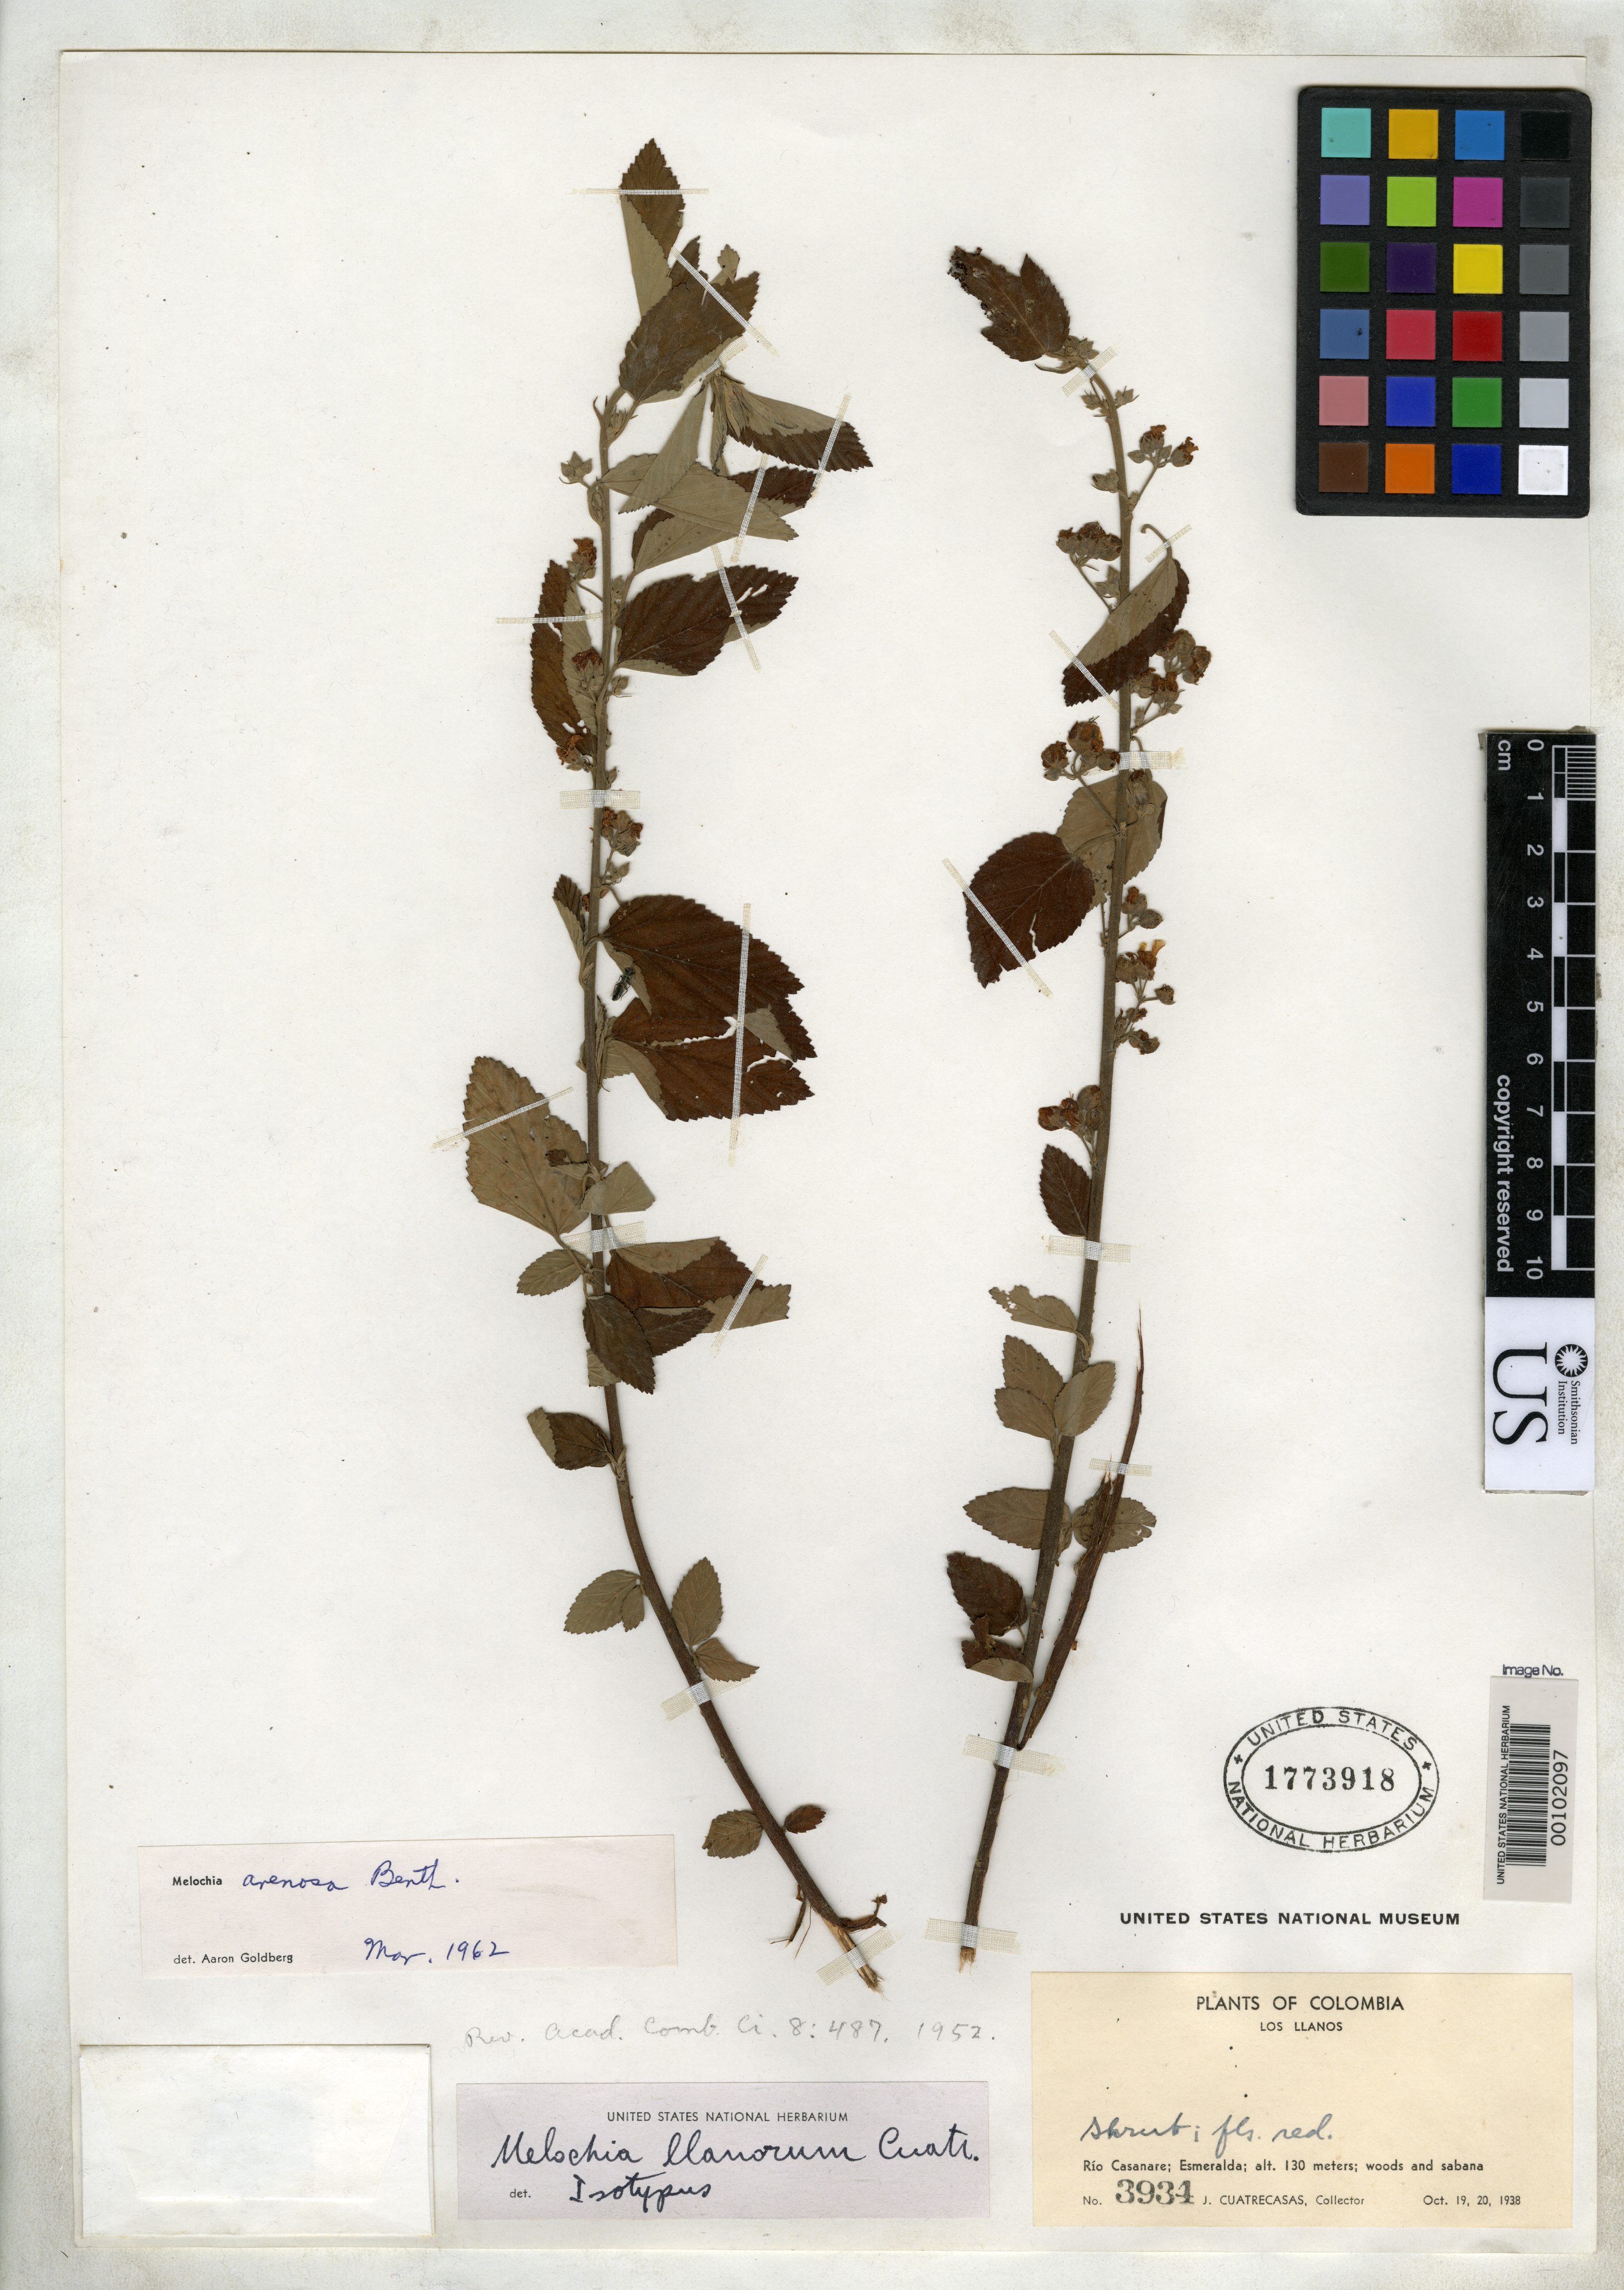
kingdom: Plantae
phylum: Tracheophyta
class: Magnoliopsida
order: Malvales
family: Malvaceae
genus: Melochia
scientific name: Melochia llanorum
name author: Cuatrec.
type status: Isotype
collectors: J. Cuatrecasas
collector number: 3934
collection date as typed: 19 Oct 1938 to 20 Oct 1938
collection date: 1938-10-19/1938-10-20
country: Colombia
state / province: Arauca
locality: Los Llanos, Rio Casanare, Esmeralda.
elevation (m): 130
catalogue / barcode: US 1773918